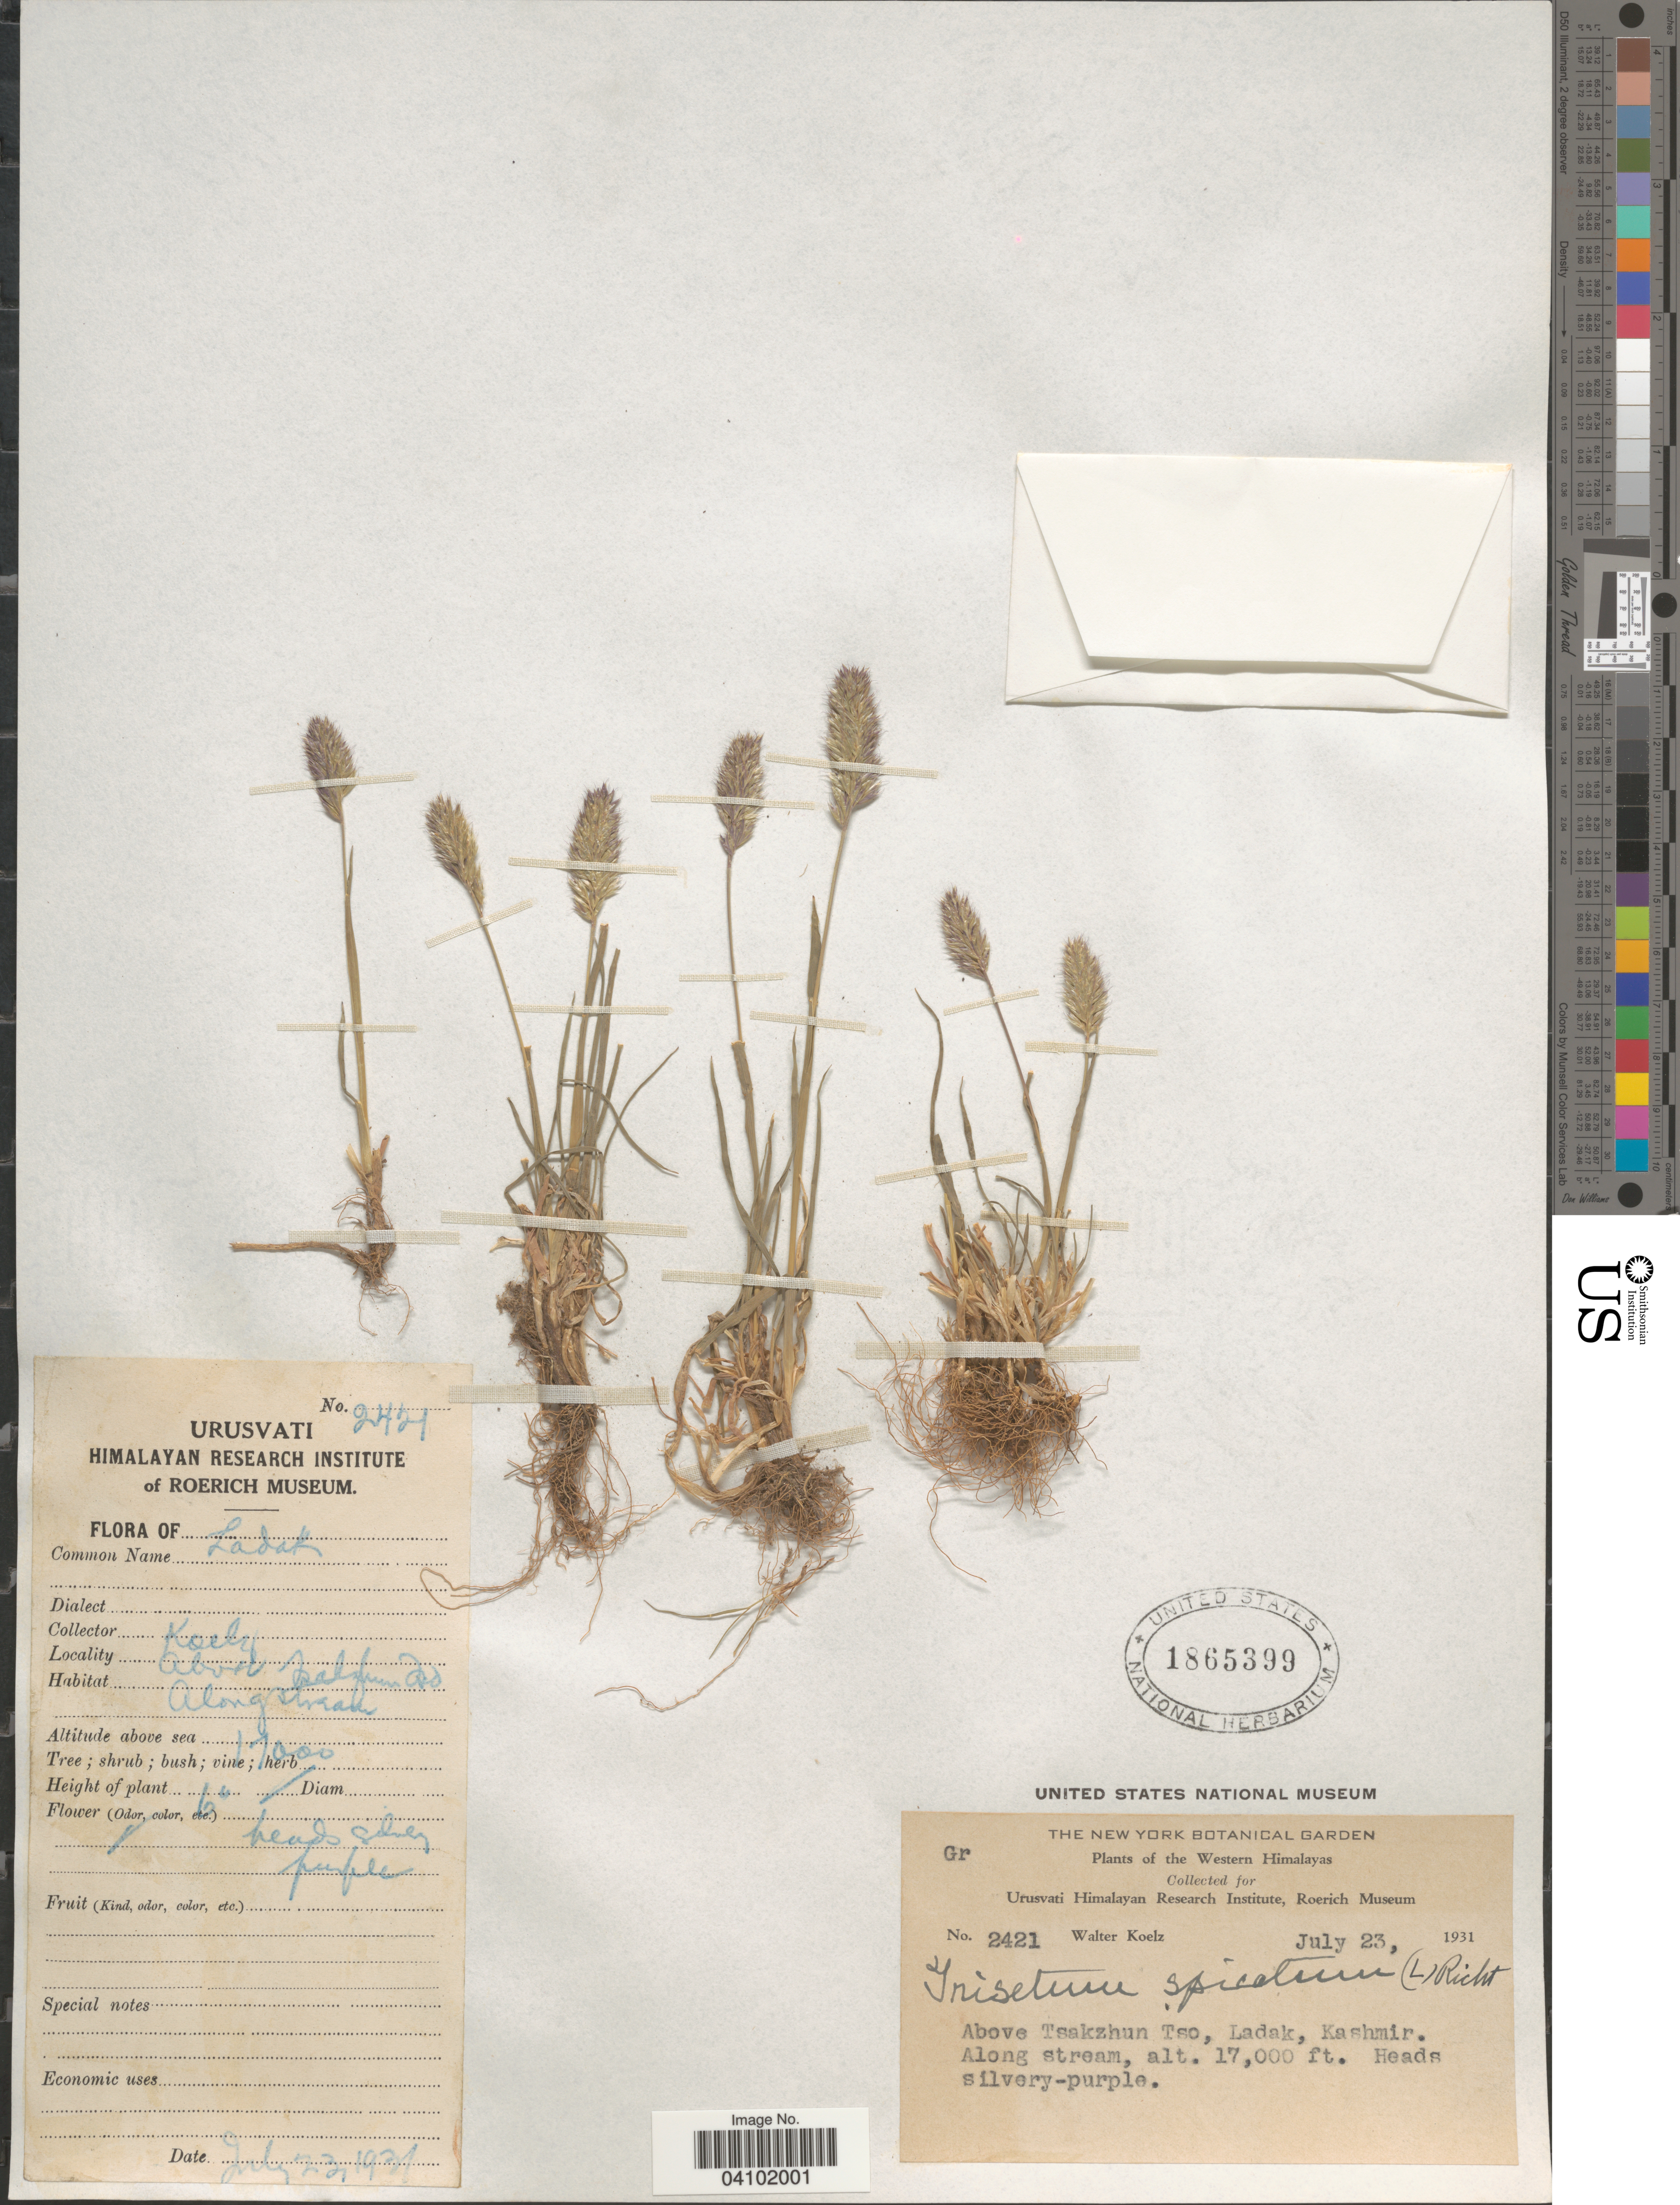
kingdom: Plantae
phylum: Tracheophyta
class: Liliopsida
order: Poales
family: Poaceae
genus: Koeleria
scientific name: Koeleria spicata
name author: (L.) Barberá et al.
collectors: W. N. Koelz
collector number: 2421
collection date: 1931-07-23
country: India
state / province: Jammu and Kashmir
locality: Western Himalayas. Above Tsakzhun Tso, Ladak, Kashmir.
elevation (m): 5182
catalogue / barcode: US 1865399